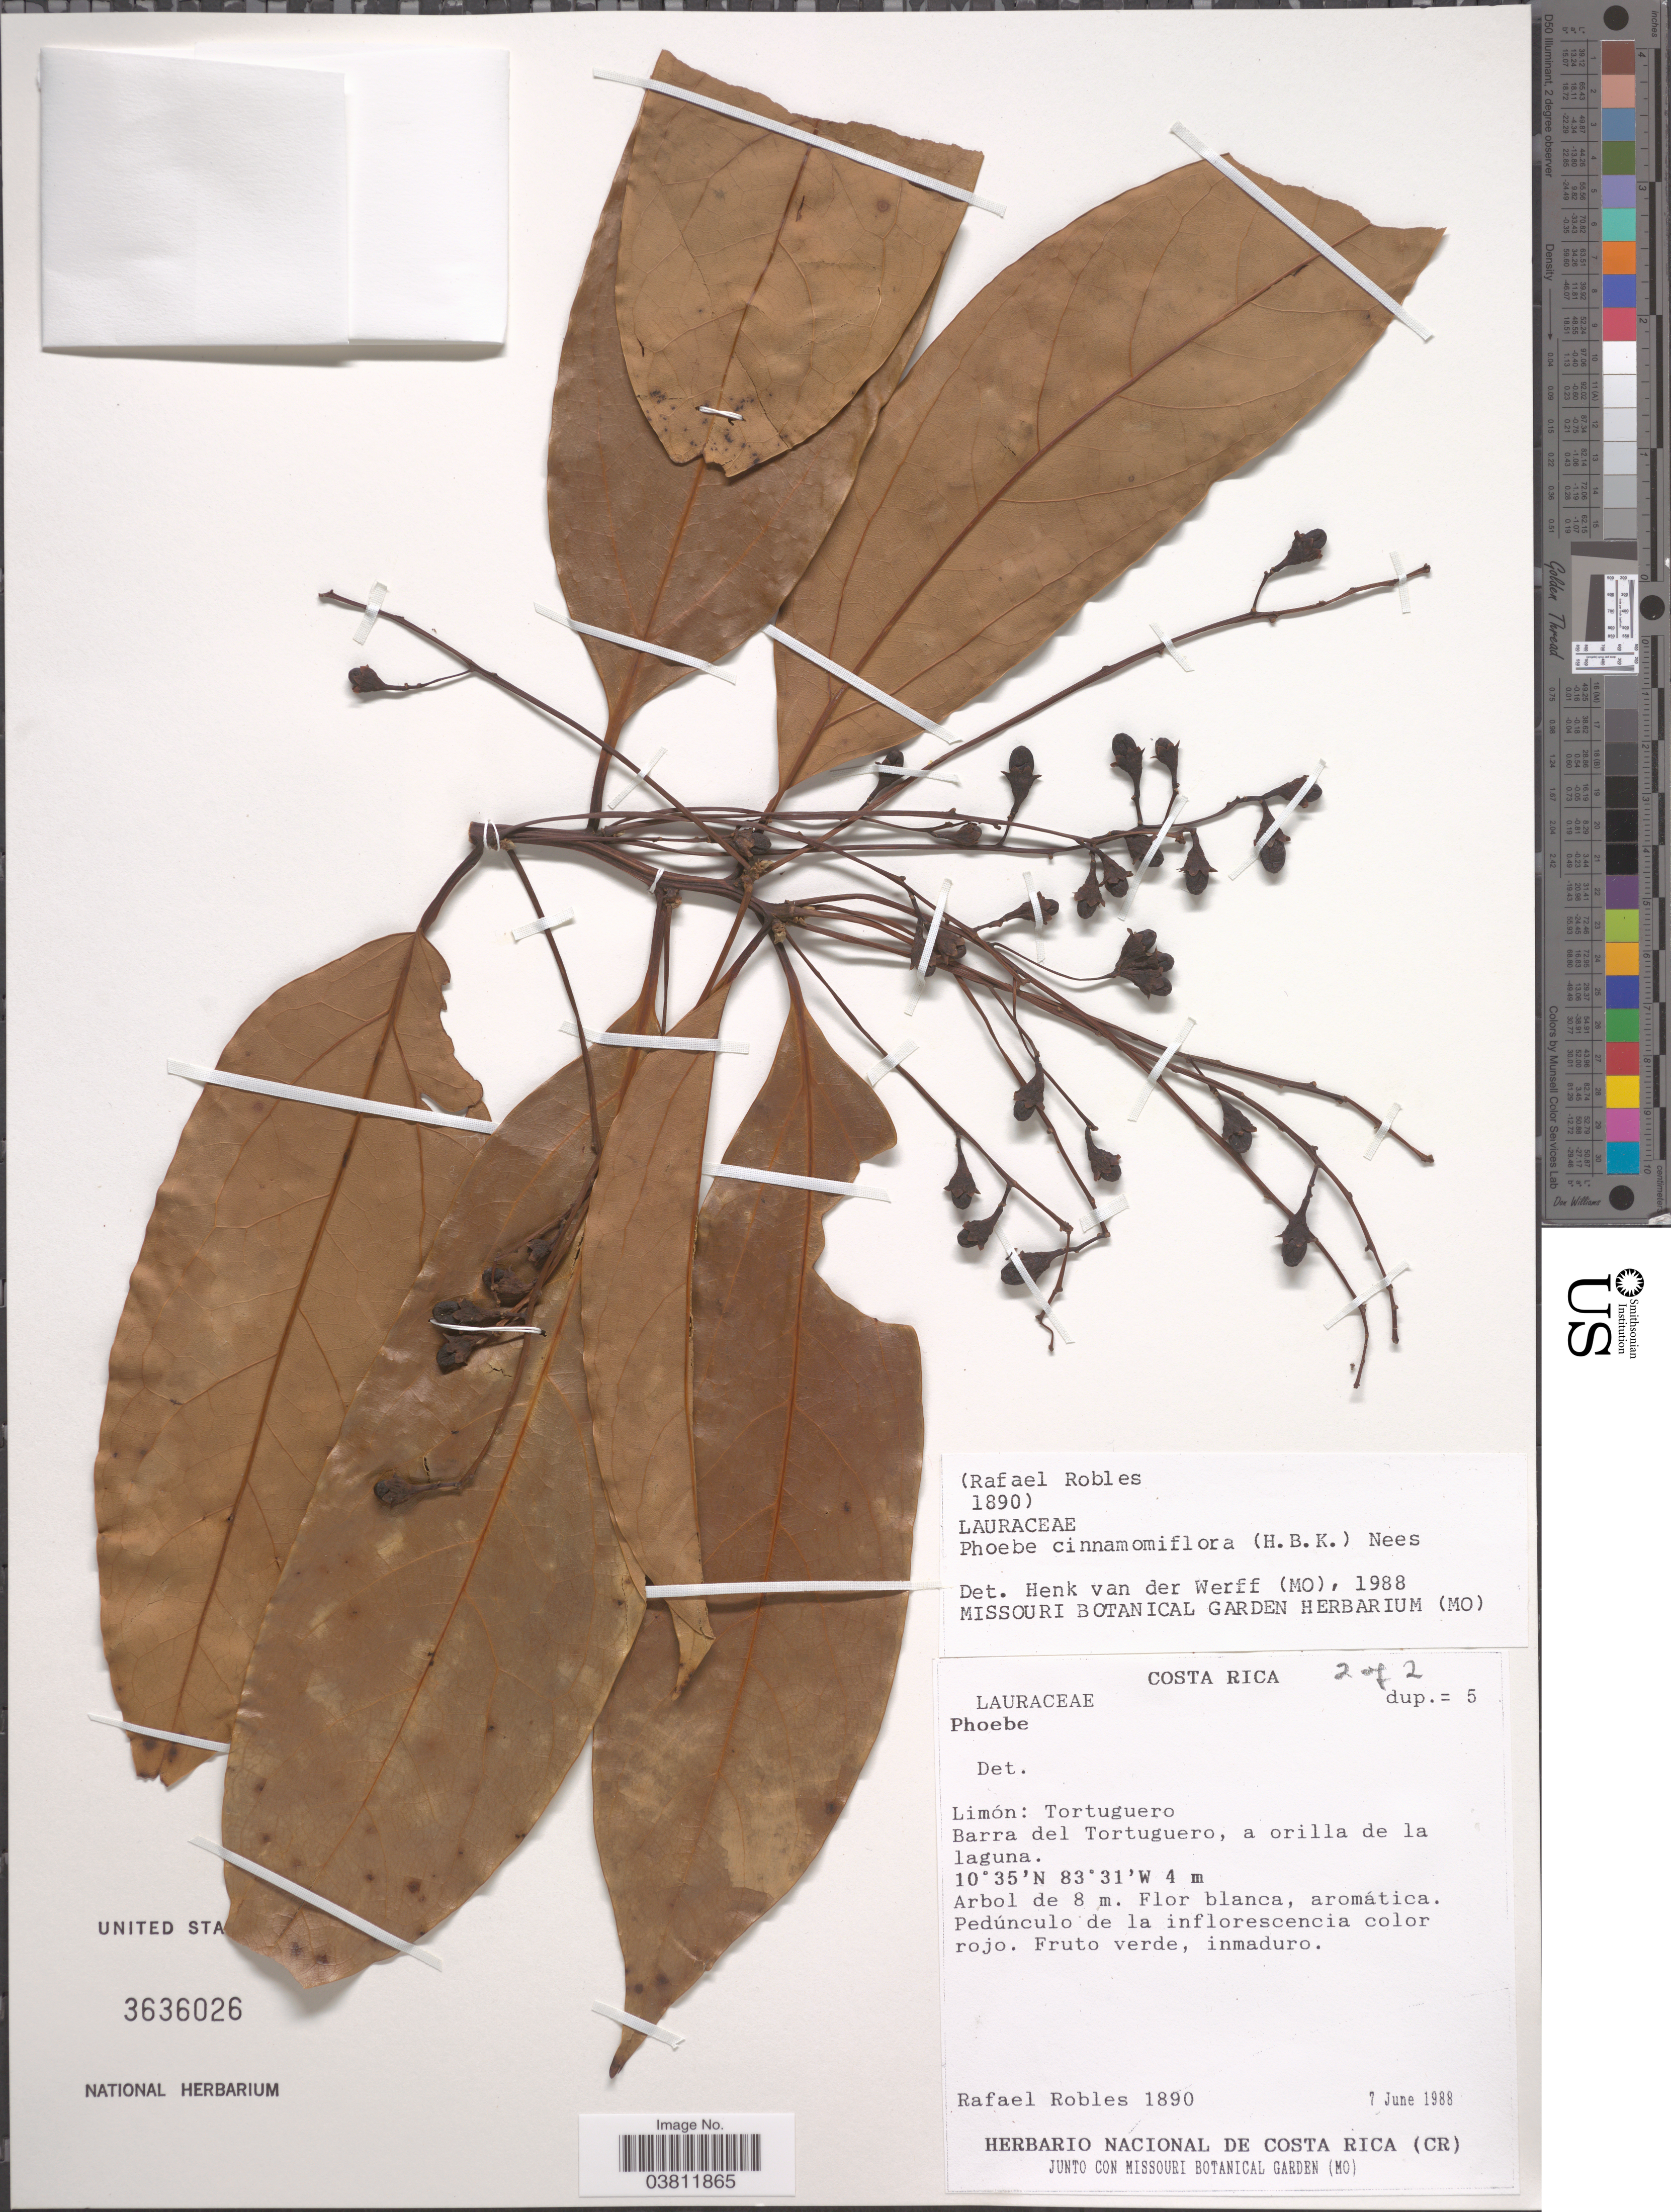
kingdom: Plantae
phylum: Tracheophyta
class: Magnoliopsida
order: Laurales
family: Lauraceae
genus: Phoebe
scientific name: Phoebe cinnamomifolia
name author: (Kunth) Nees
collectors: R. Robles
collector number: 1890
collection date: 1988-06-07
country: Costa Rica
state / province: Limón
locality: Tortuguero. Barra del Tortuguero, a orilla de la laguna.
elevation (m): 4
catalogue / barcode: US 3636026